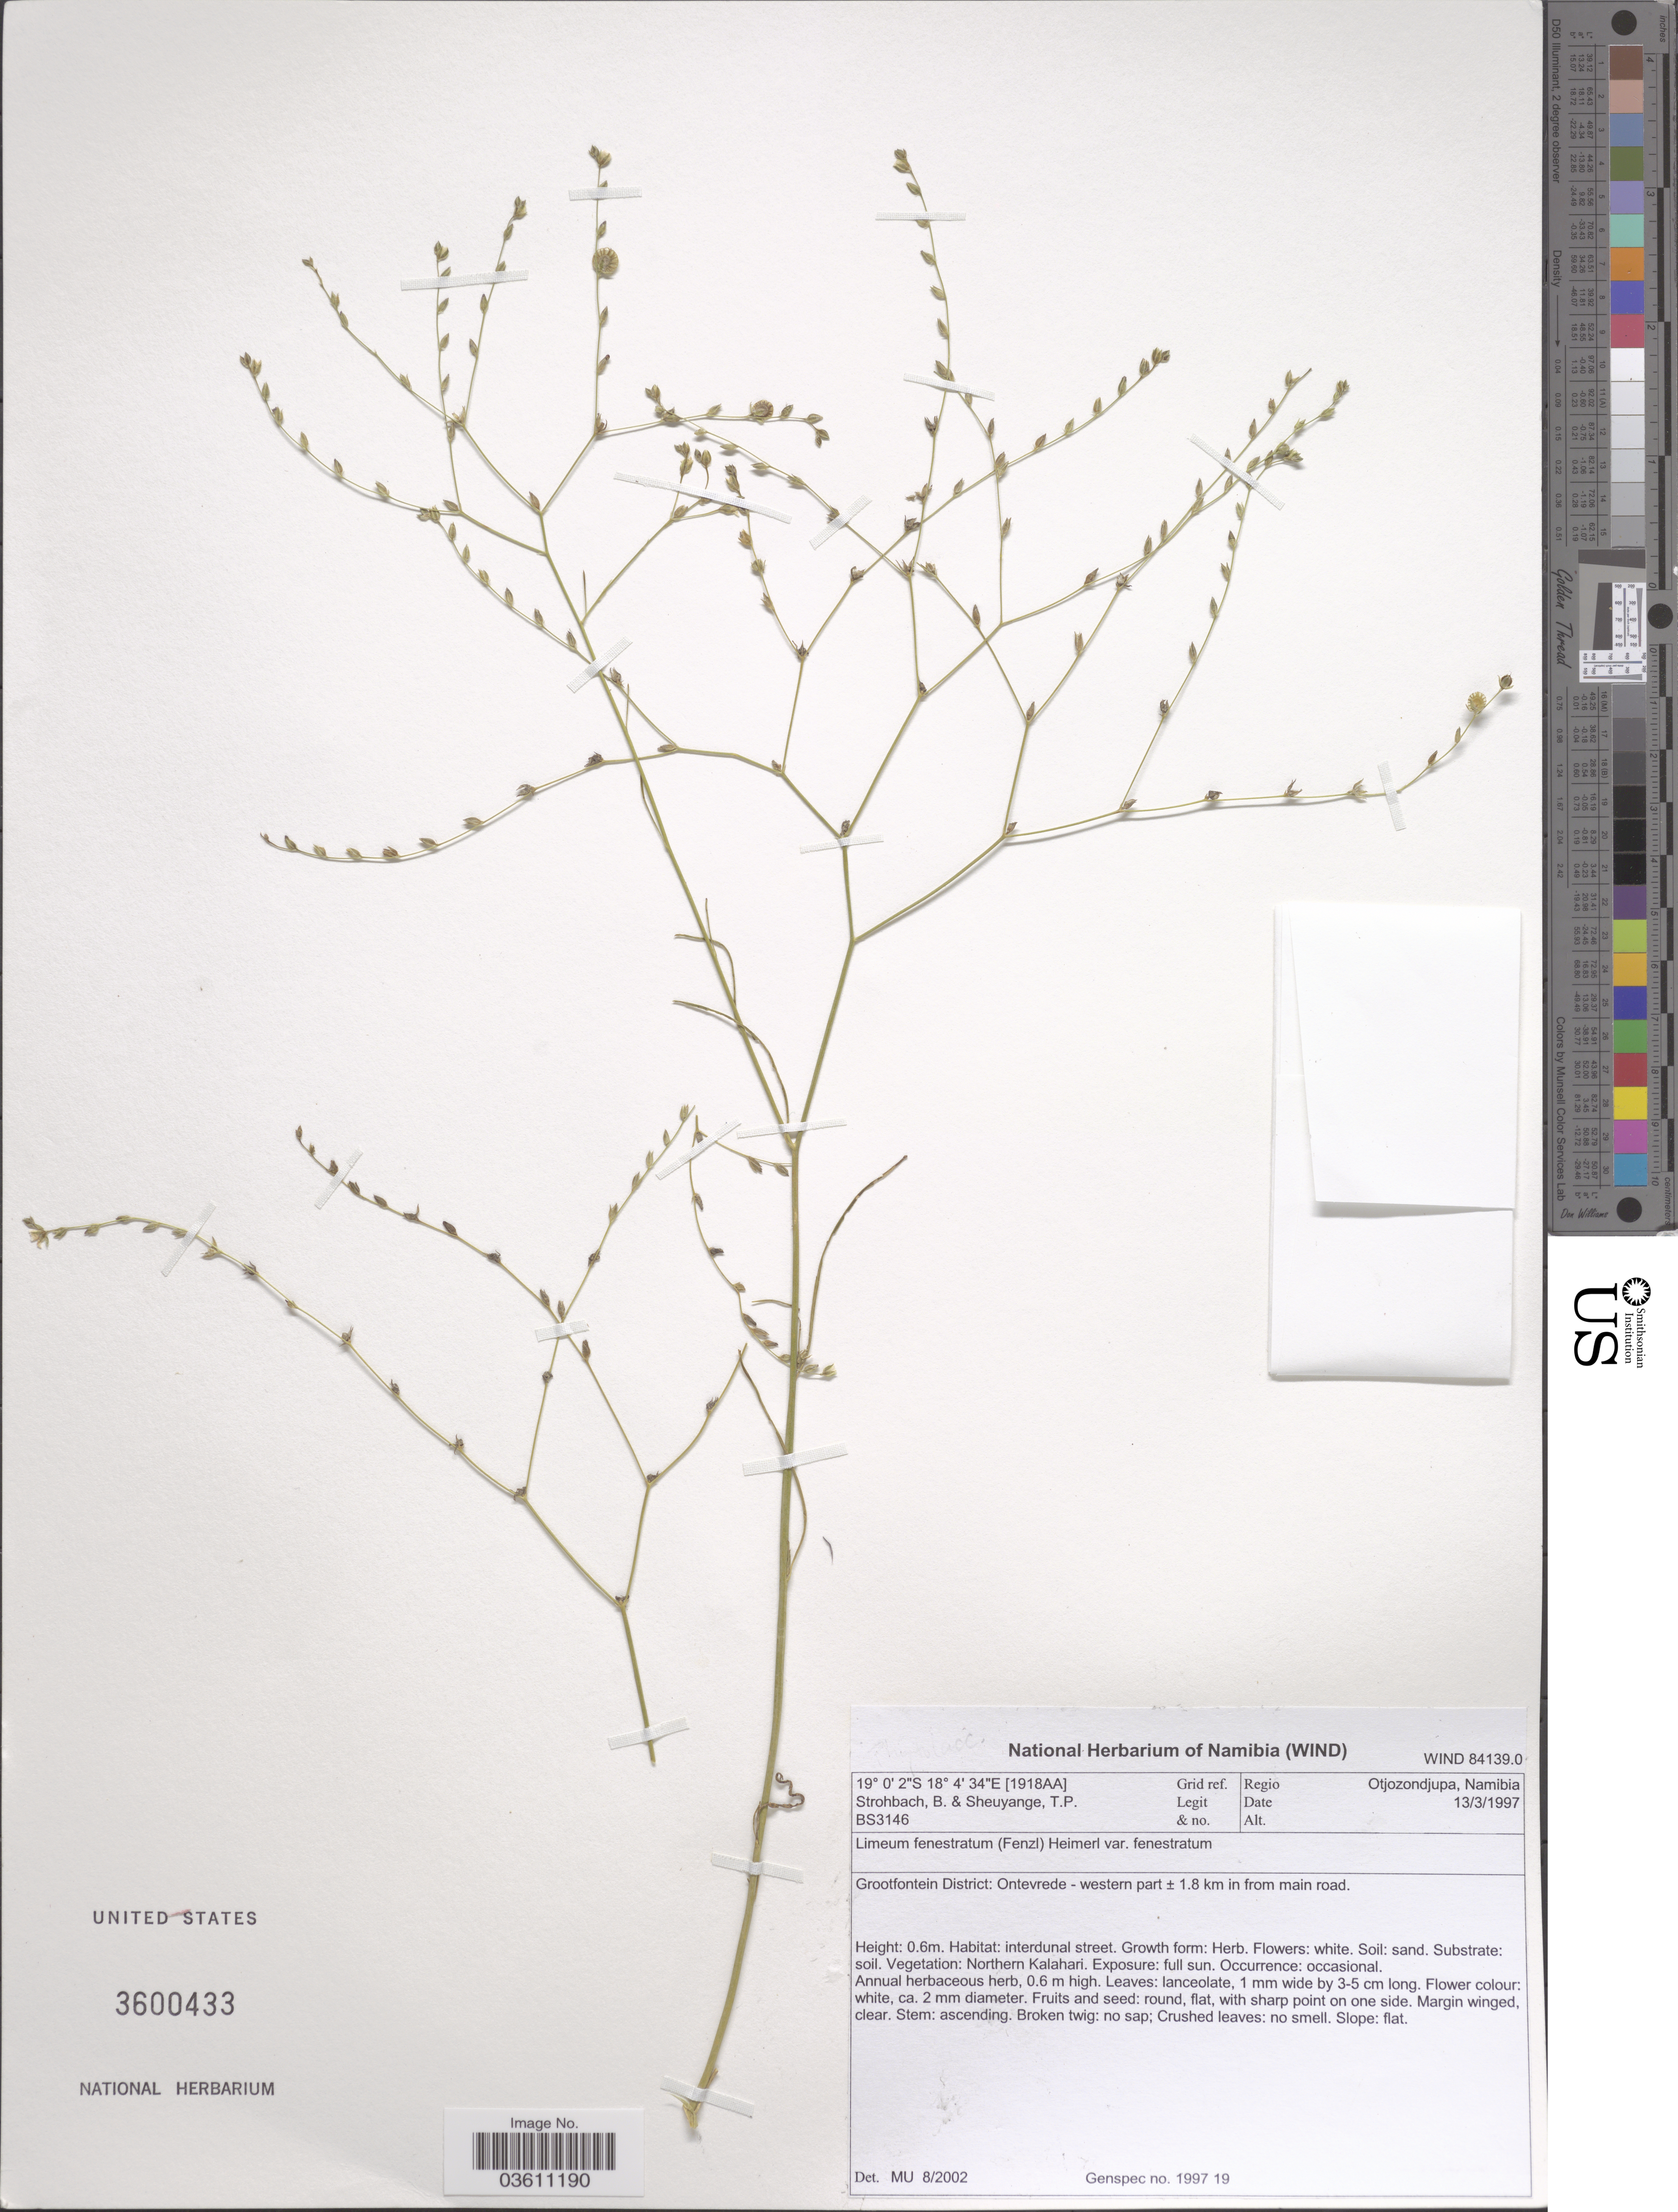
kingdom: Plantae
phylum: Tracheophyta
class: Magnoliopsida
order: Caryophyllales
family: Limeaceae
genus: Limeum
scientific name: Limeum fenestratum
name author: (Fenzl) Heimerl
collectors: B. Strohbach & T. Sheuyange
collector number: BS3146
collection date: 1997-03-13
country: Namibia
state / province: Otjozondjupa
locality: [1918AA] Grid ref. Grootfontein District: Ontevrede - western part ± 1.8 km in from main road.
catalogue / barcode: US 3600433